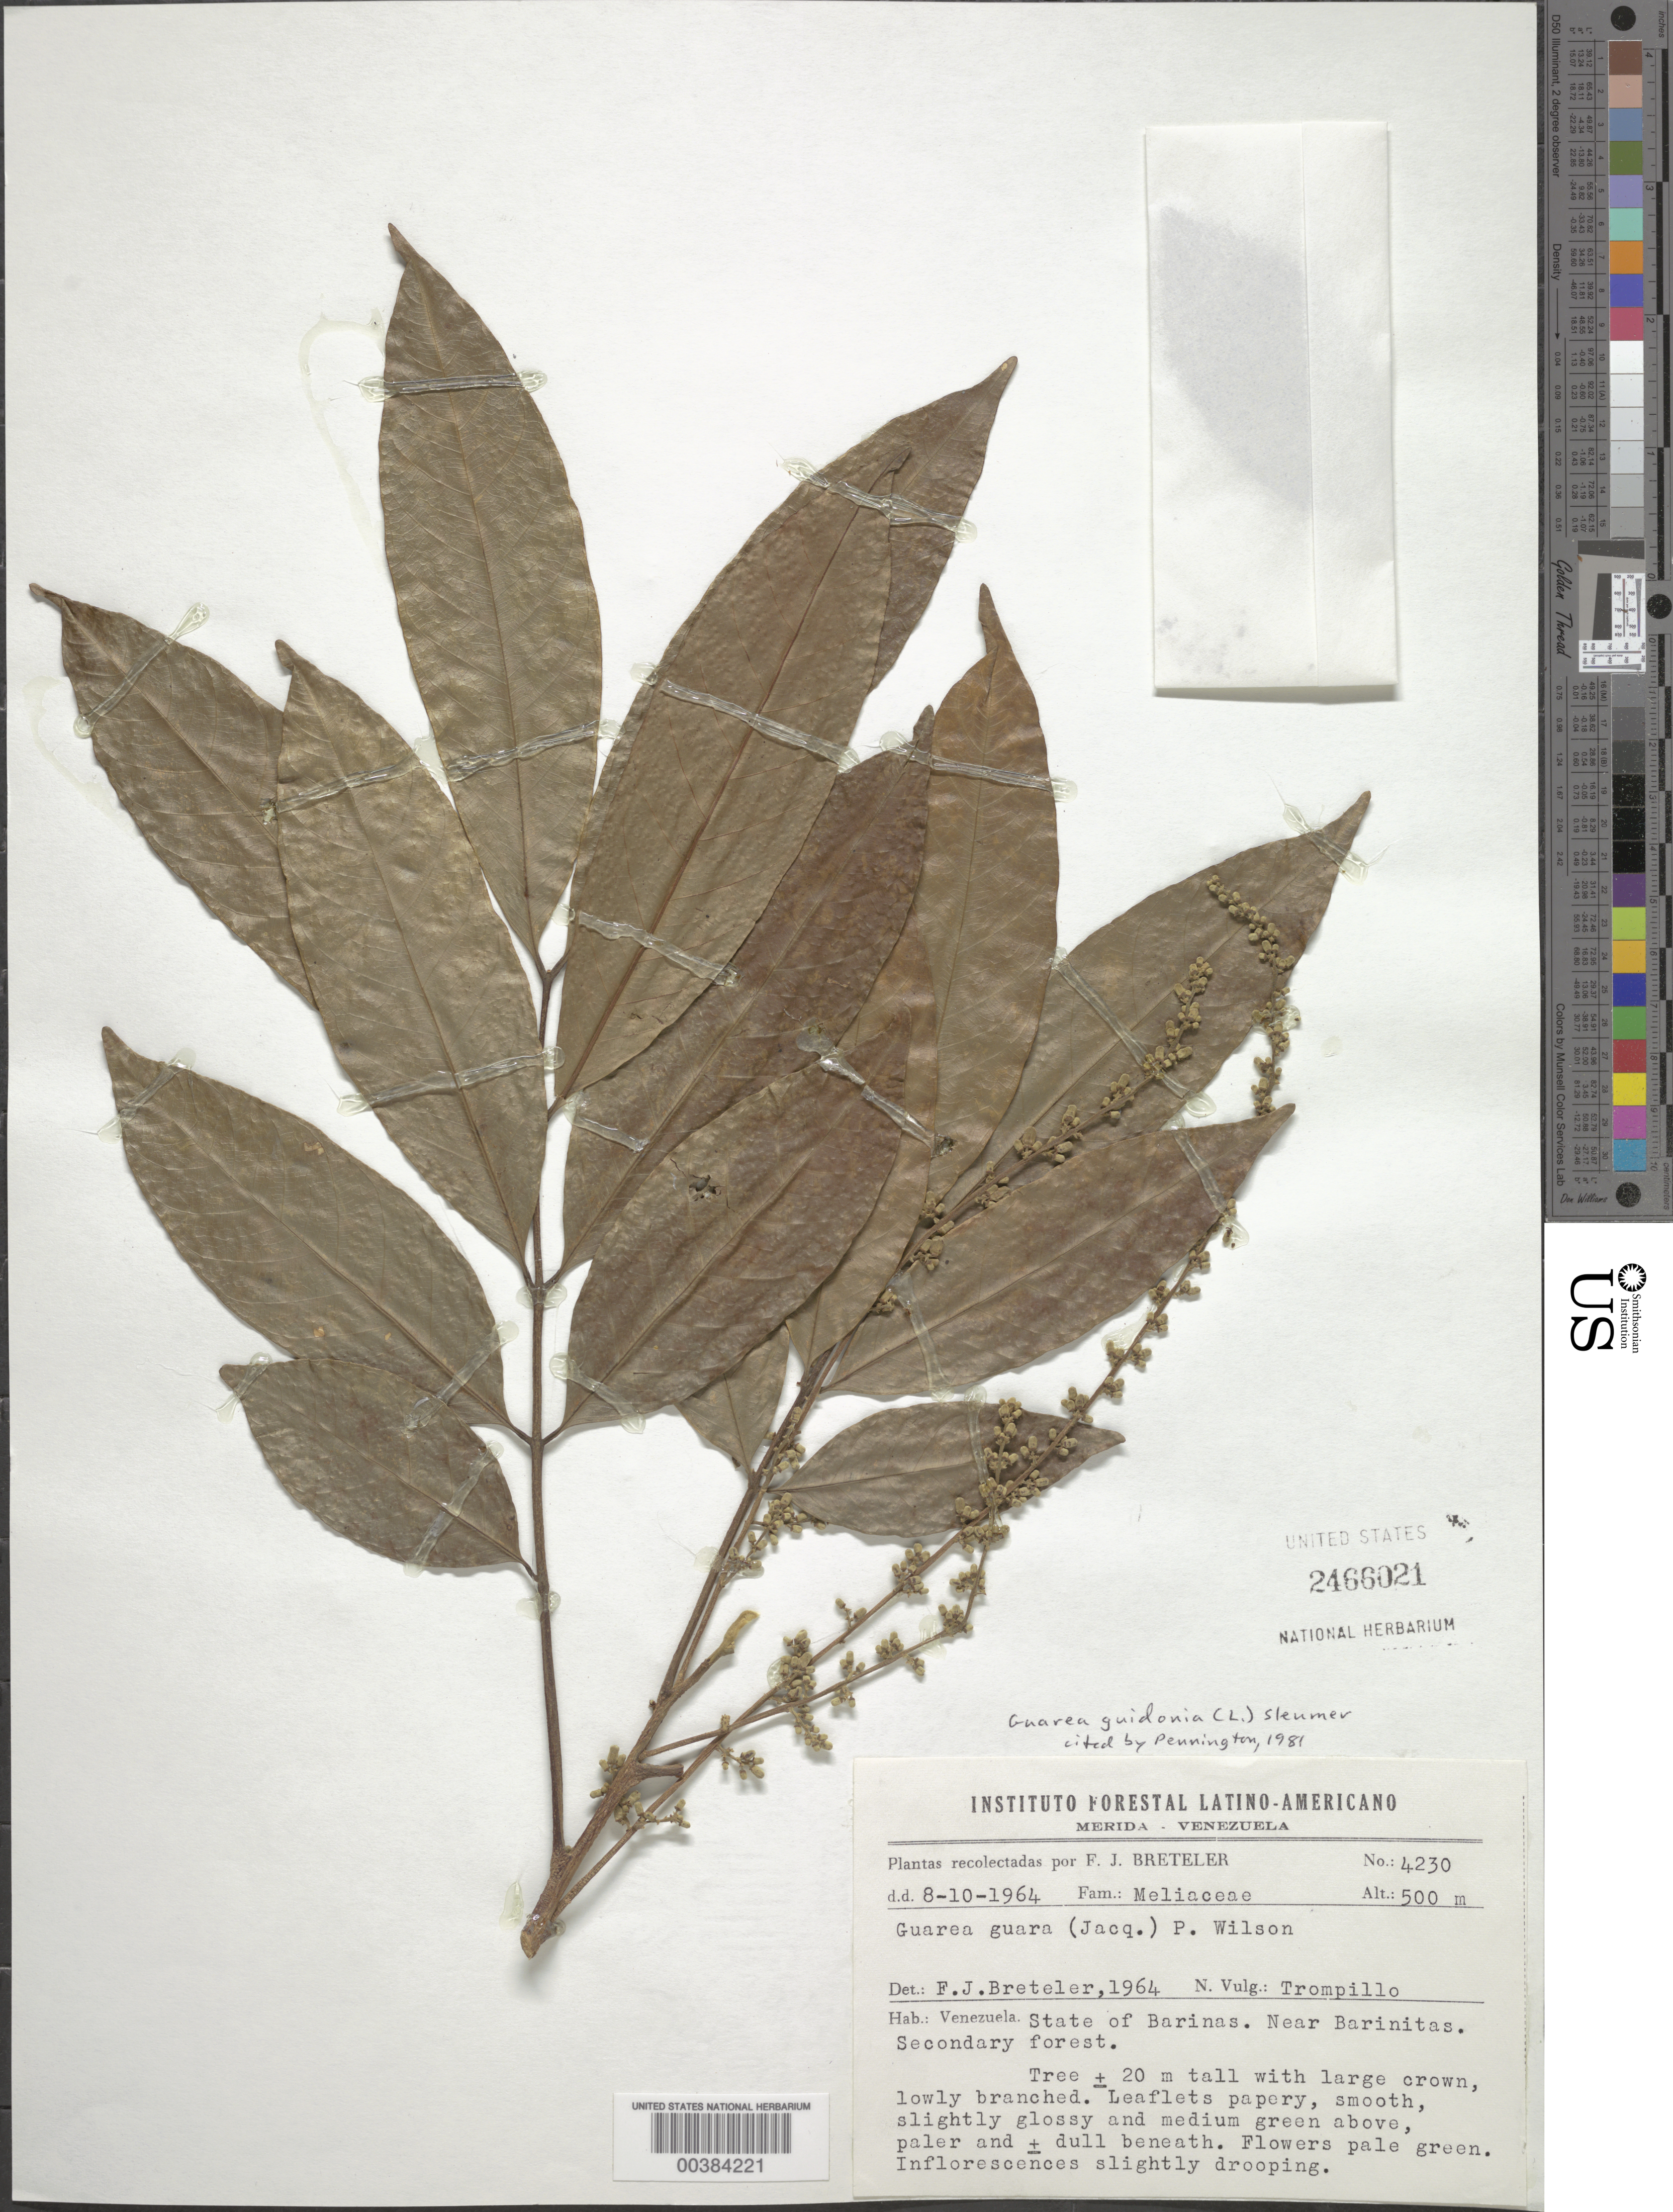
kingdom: Plantae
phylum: Tracheophyta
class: Magnoliopsida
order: Sapindales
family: Meliaceae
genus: Guarea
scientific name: Guarea guidonia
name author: (L.) Sleumer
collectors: F. J. Breteler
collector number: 4230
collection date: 1964-10-08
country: Venezuela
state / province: Barinas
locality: Near Barinitas.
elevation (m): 500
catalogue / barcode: US 2466021